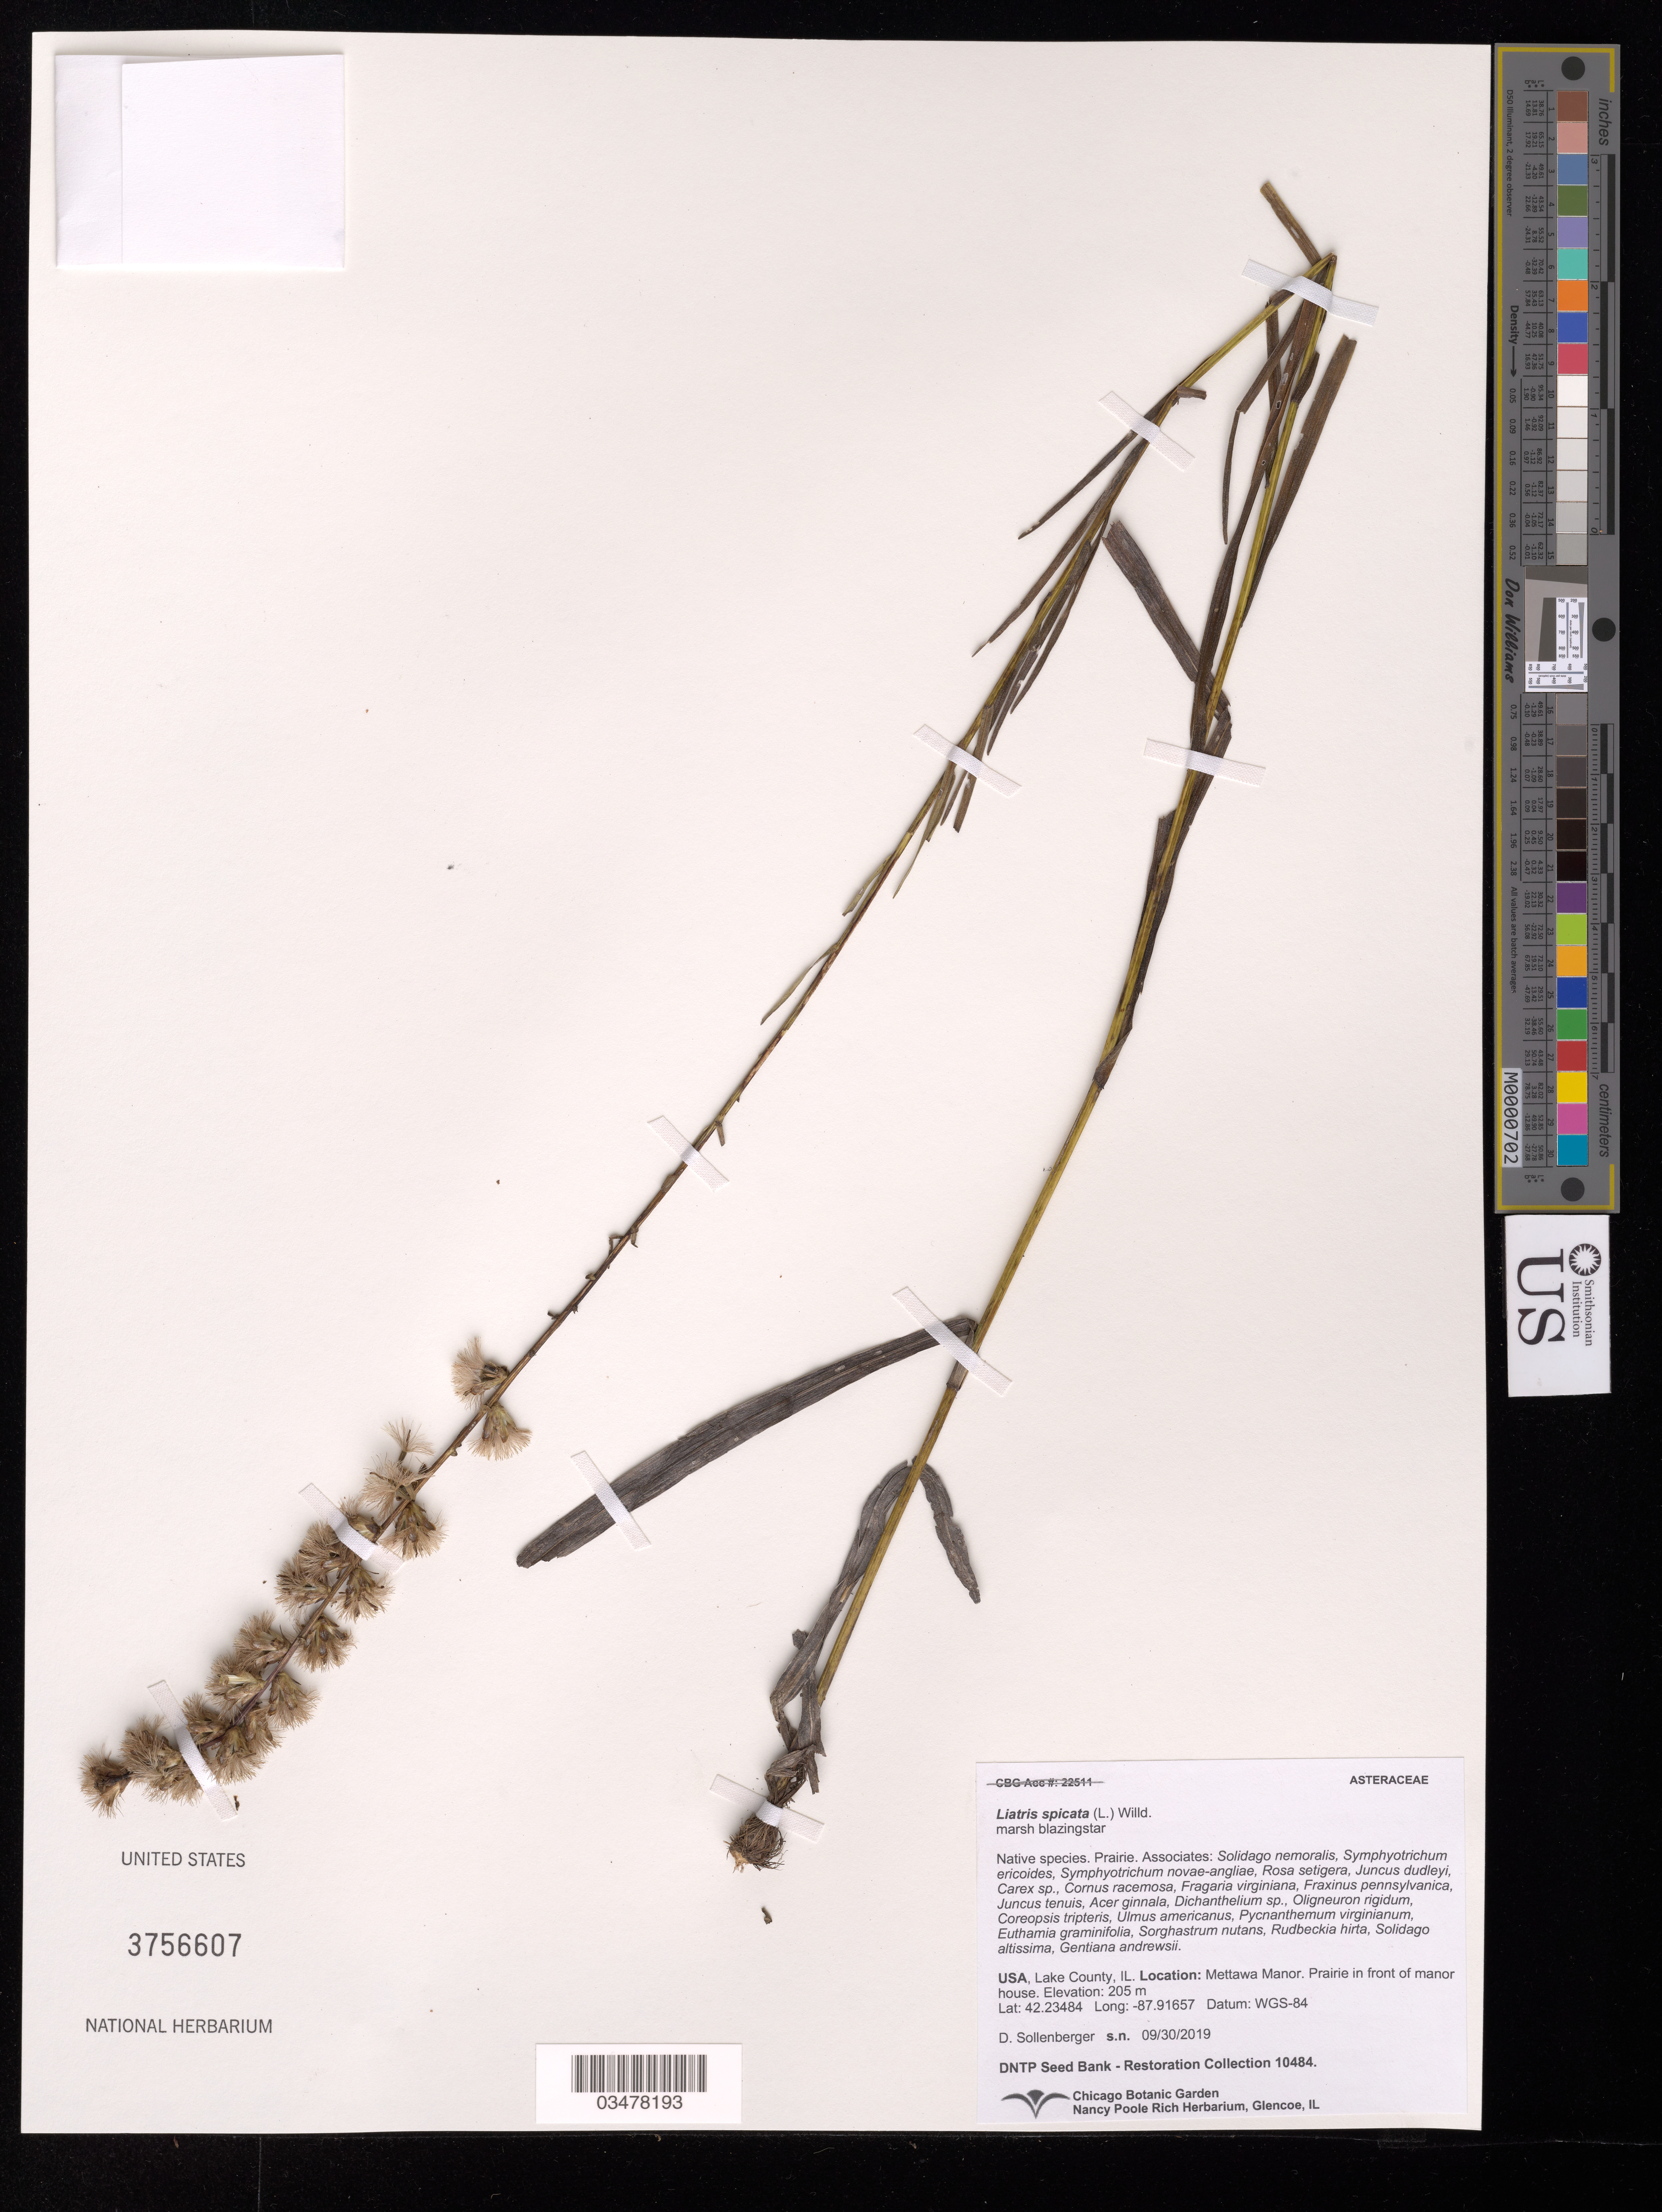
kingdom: Plantae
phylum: Tracheophyta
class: Magnoliopsida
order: Asterales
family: Asteraceae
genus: Liatris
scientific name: Liatris spicata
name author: (L.) Willd.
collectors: D. Sollenberger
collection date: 2019-09-30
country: United States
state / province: Illinois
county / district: Lake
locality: Mettawa Manor.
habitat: Prairie. With Solidago nemoralis, Rosa setigera, Juncus dudleyi, Carex sp., Acer ginnala, etc.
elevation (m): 205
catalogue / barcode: US 3756607